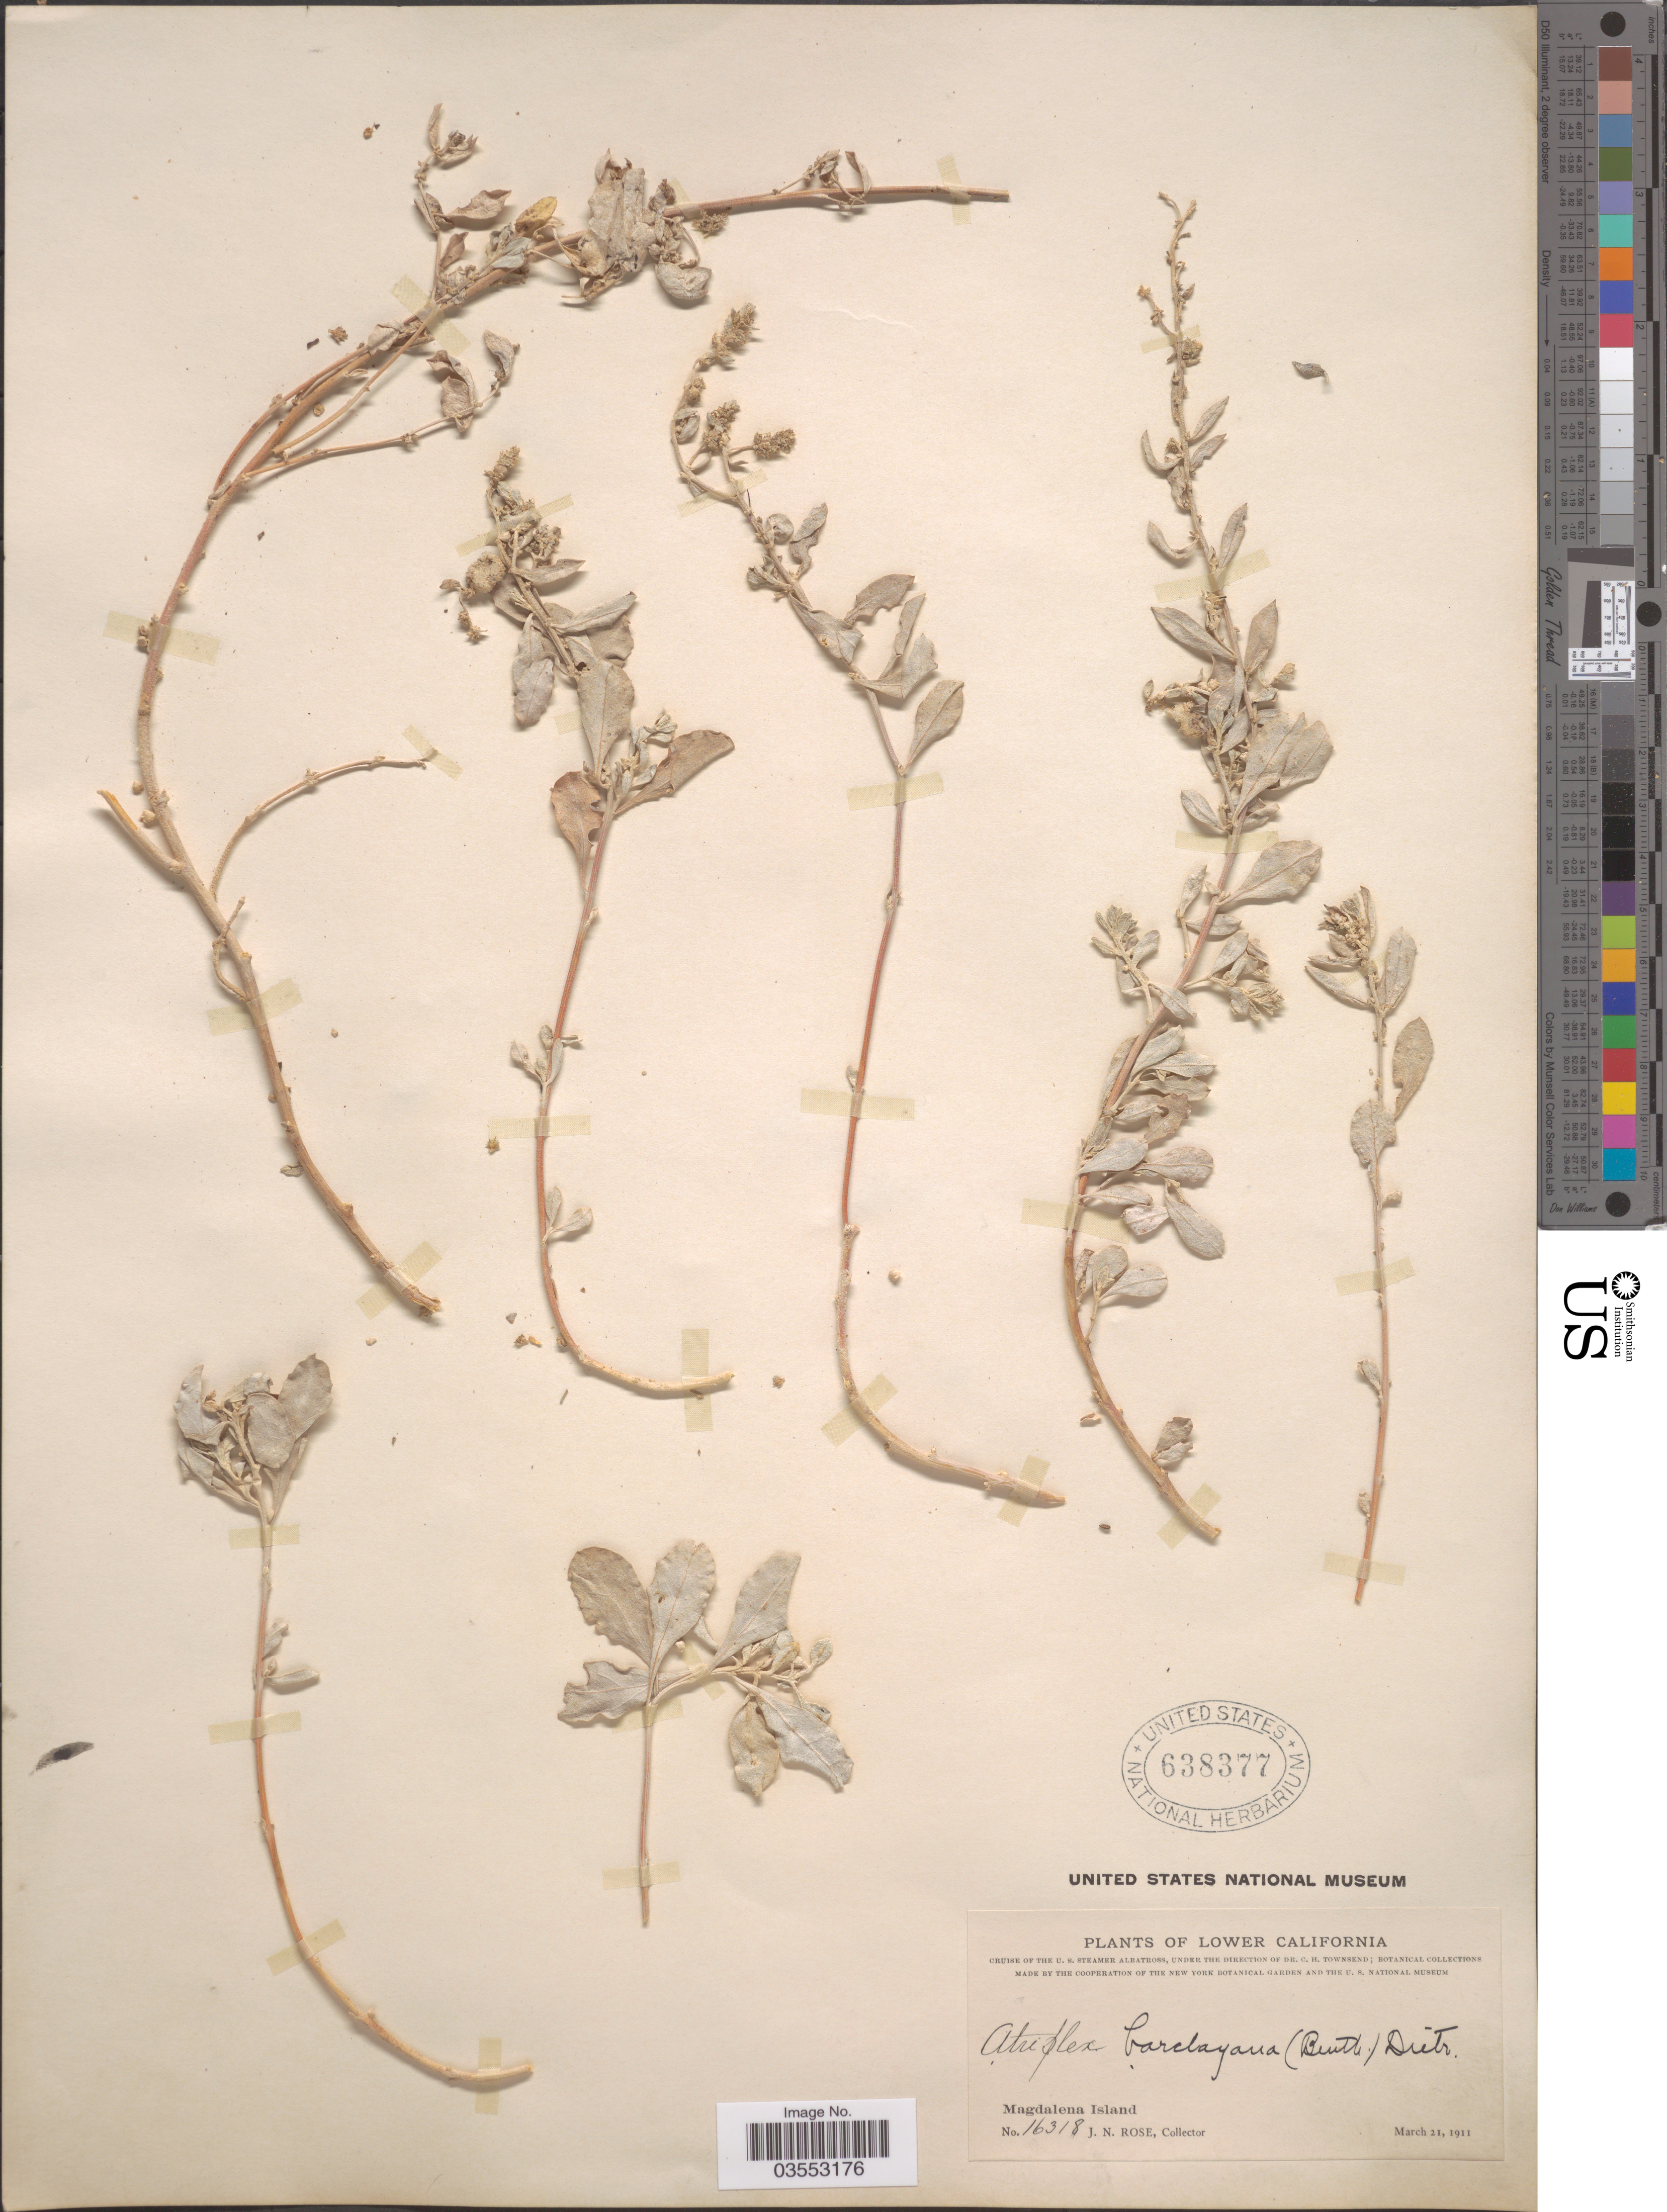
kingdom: Plantae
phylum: Tracheophyta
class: Magnoliopsida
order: Caryophyllales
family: Amaranthaceae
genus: Atriplex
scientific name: Atriplex barclayana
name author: (Benth.) D. Dietr.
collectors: J. N. Rose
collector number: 16318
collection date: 1911-03-21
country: Mexico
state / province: Baja California Sur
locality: Lower California. Magdalena Island.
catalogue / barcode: US 638377